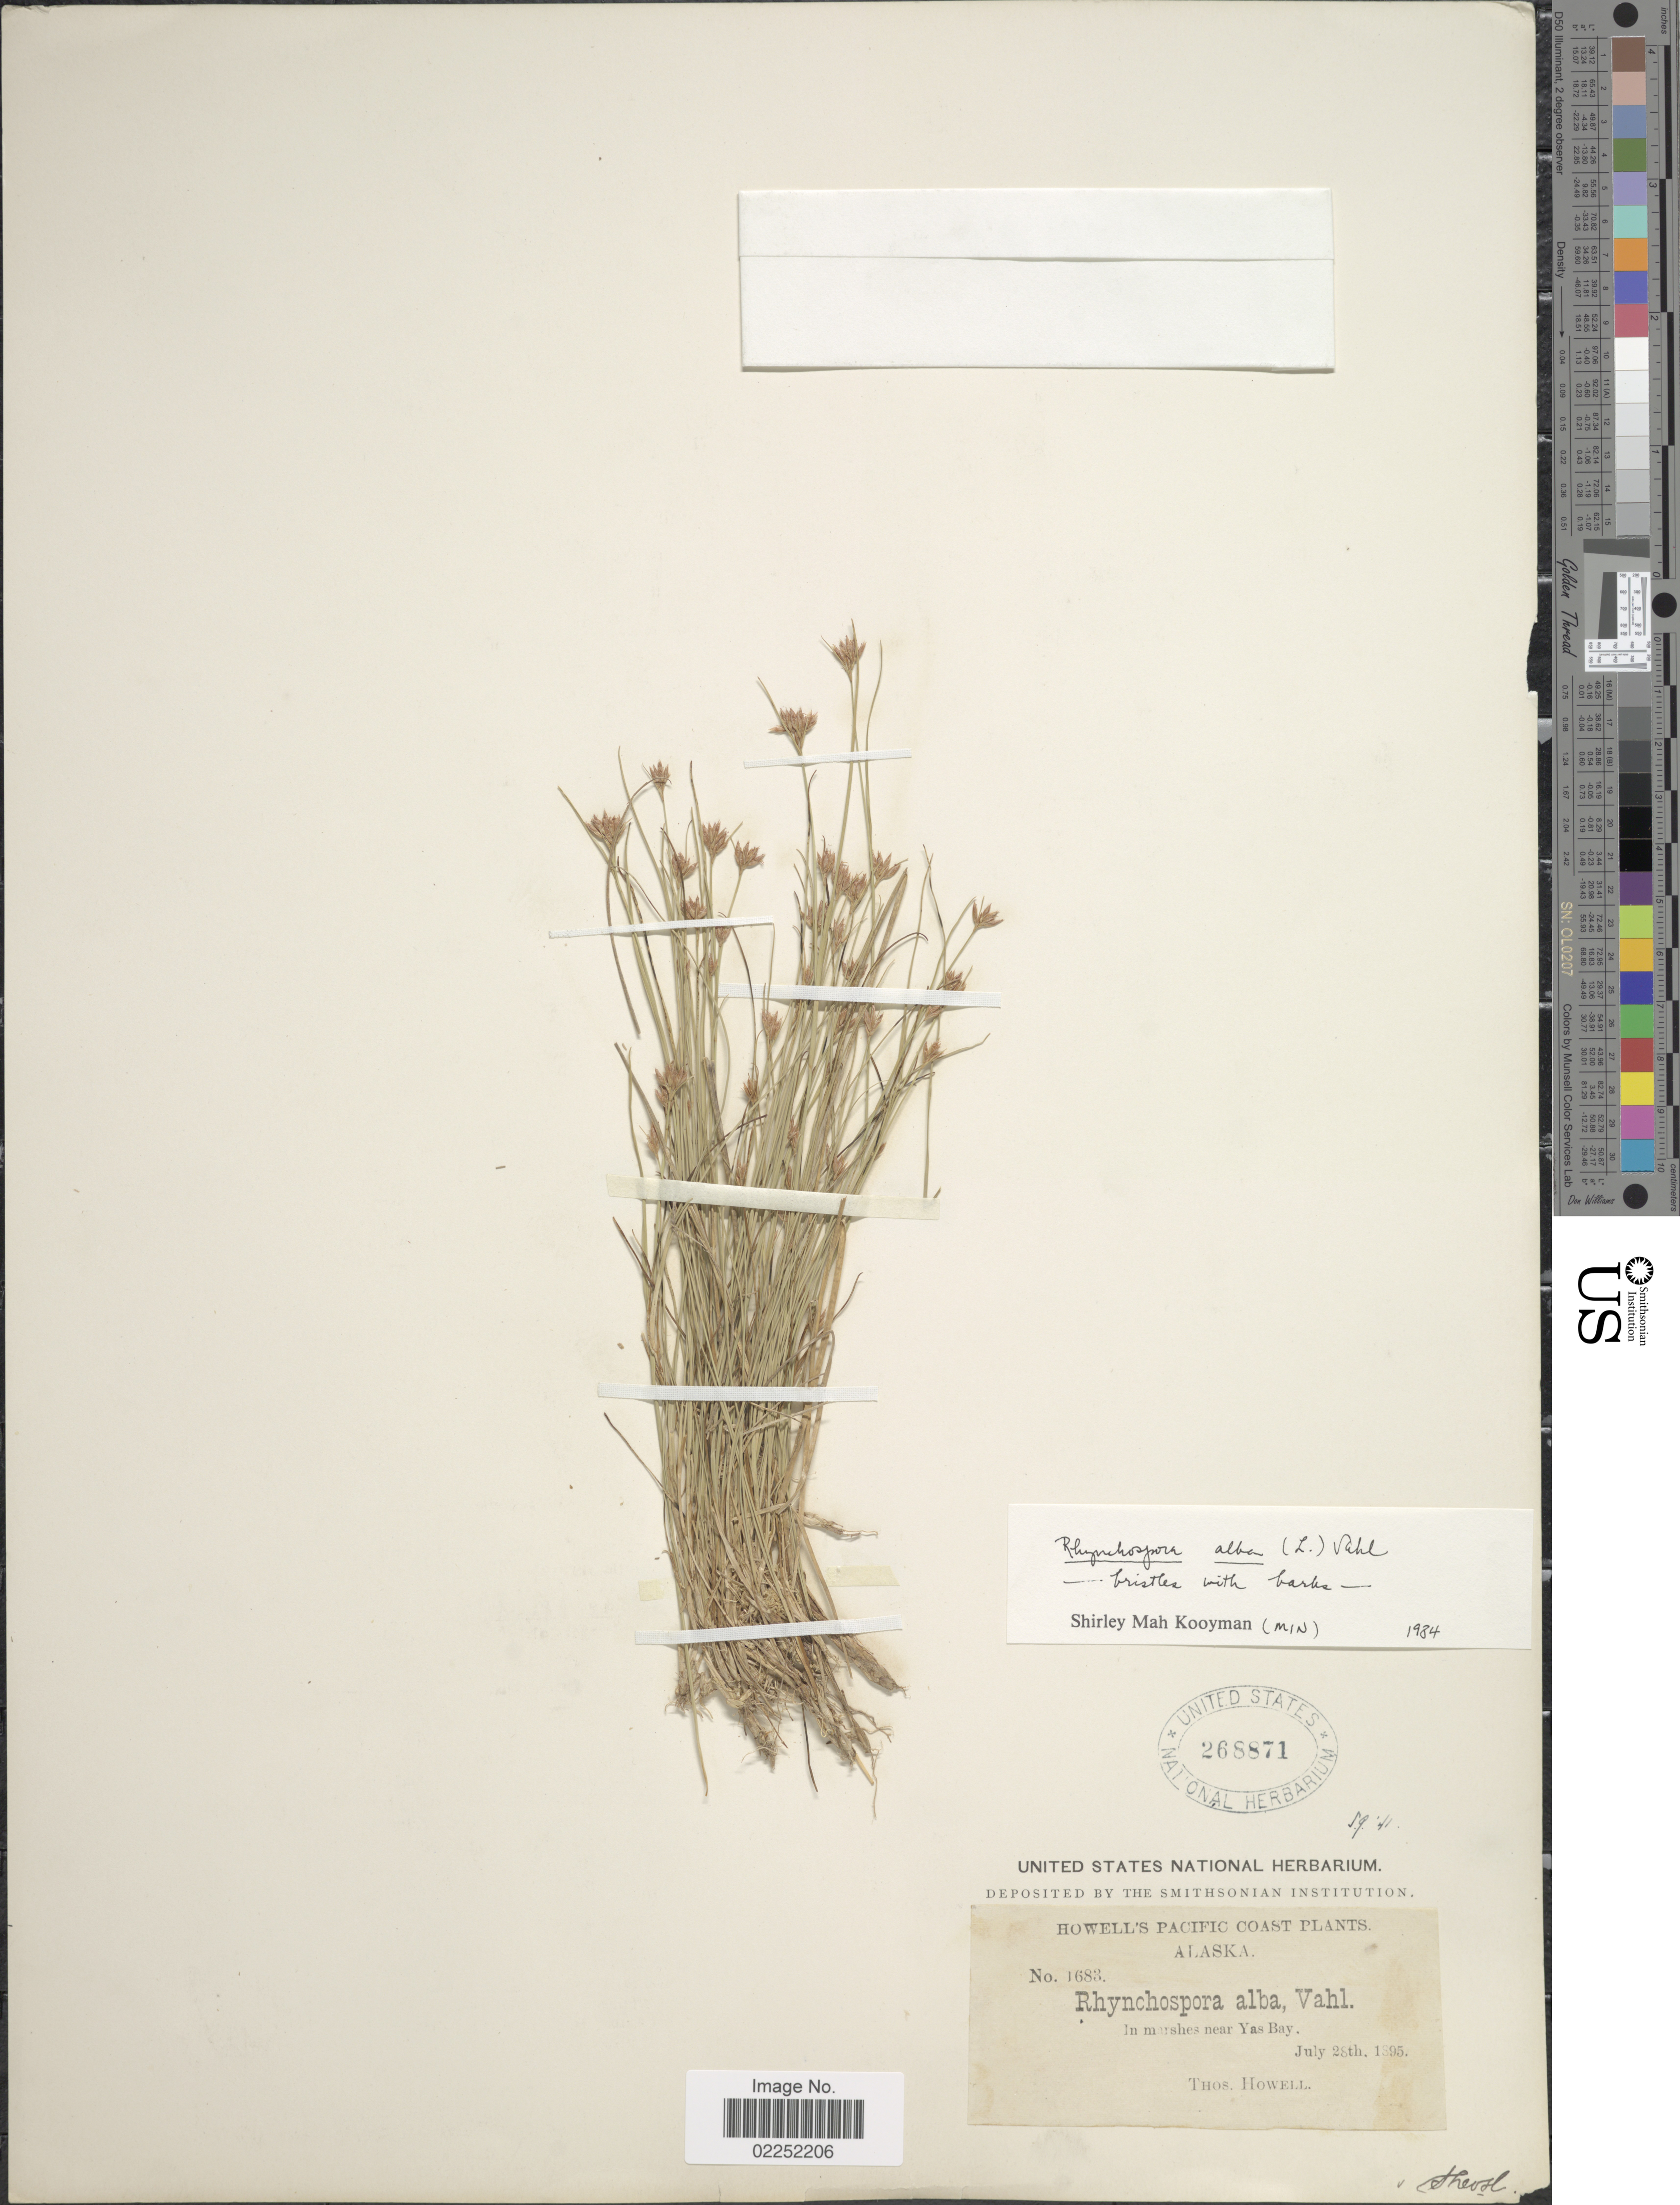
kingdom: Plantae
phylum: Tracheophyta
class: Liliopsida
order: Poales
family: Cyperaceae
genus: Rhynchospora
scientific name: Rhynchospora alba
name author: (L.) Vahl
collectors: T. Howell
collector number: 1683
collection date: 1895-07-28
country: United States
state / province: Alaska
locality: Pacific Coast, in marshes near Yas Bay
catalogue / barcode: US 268871